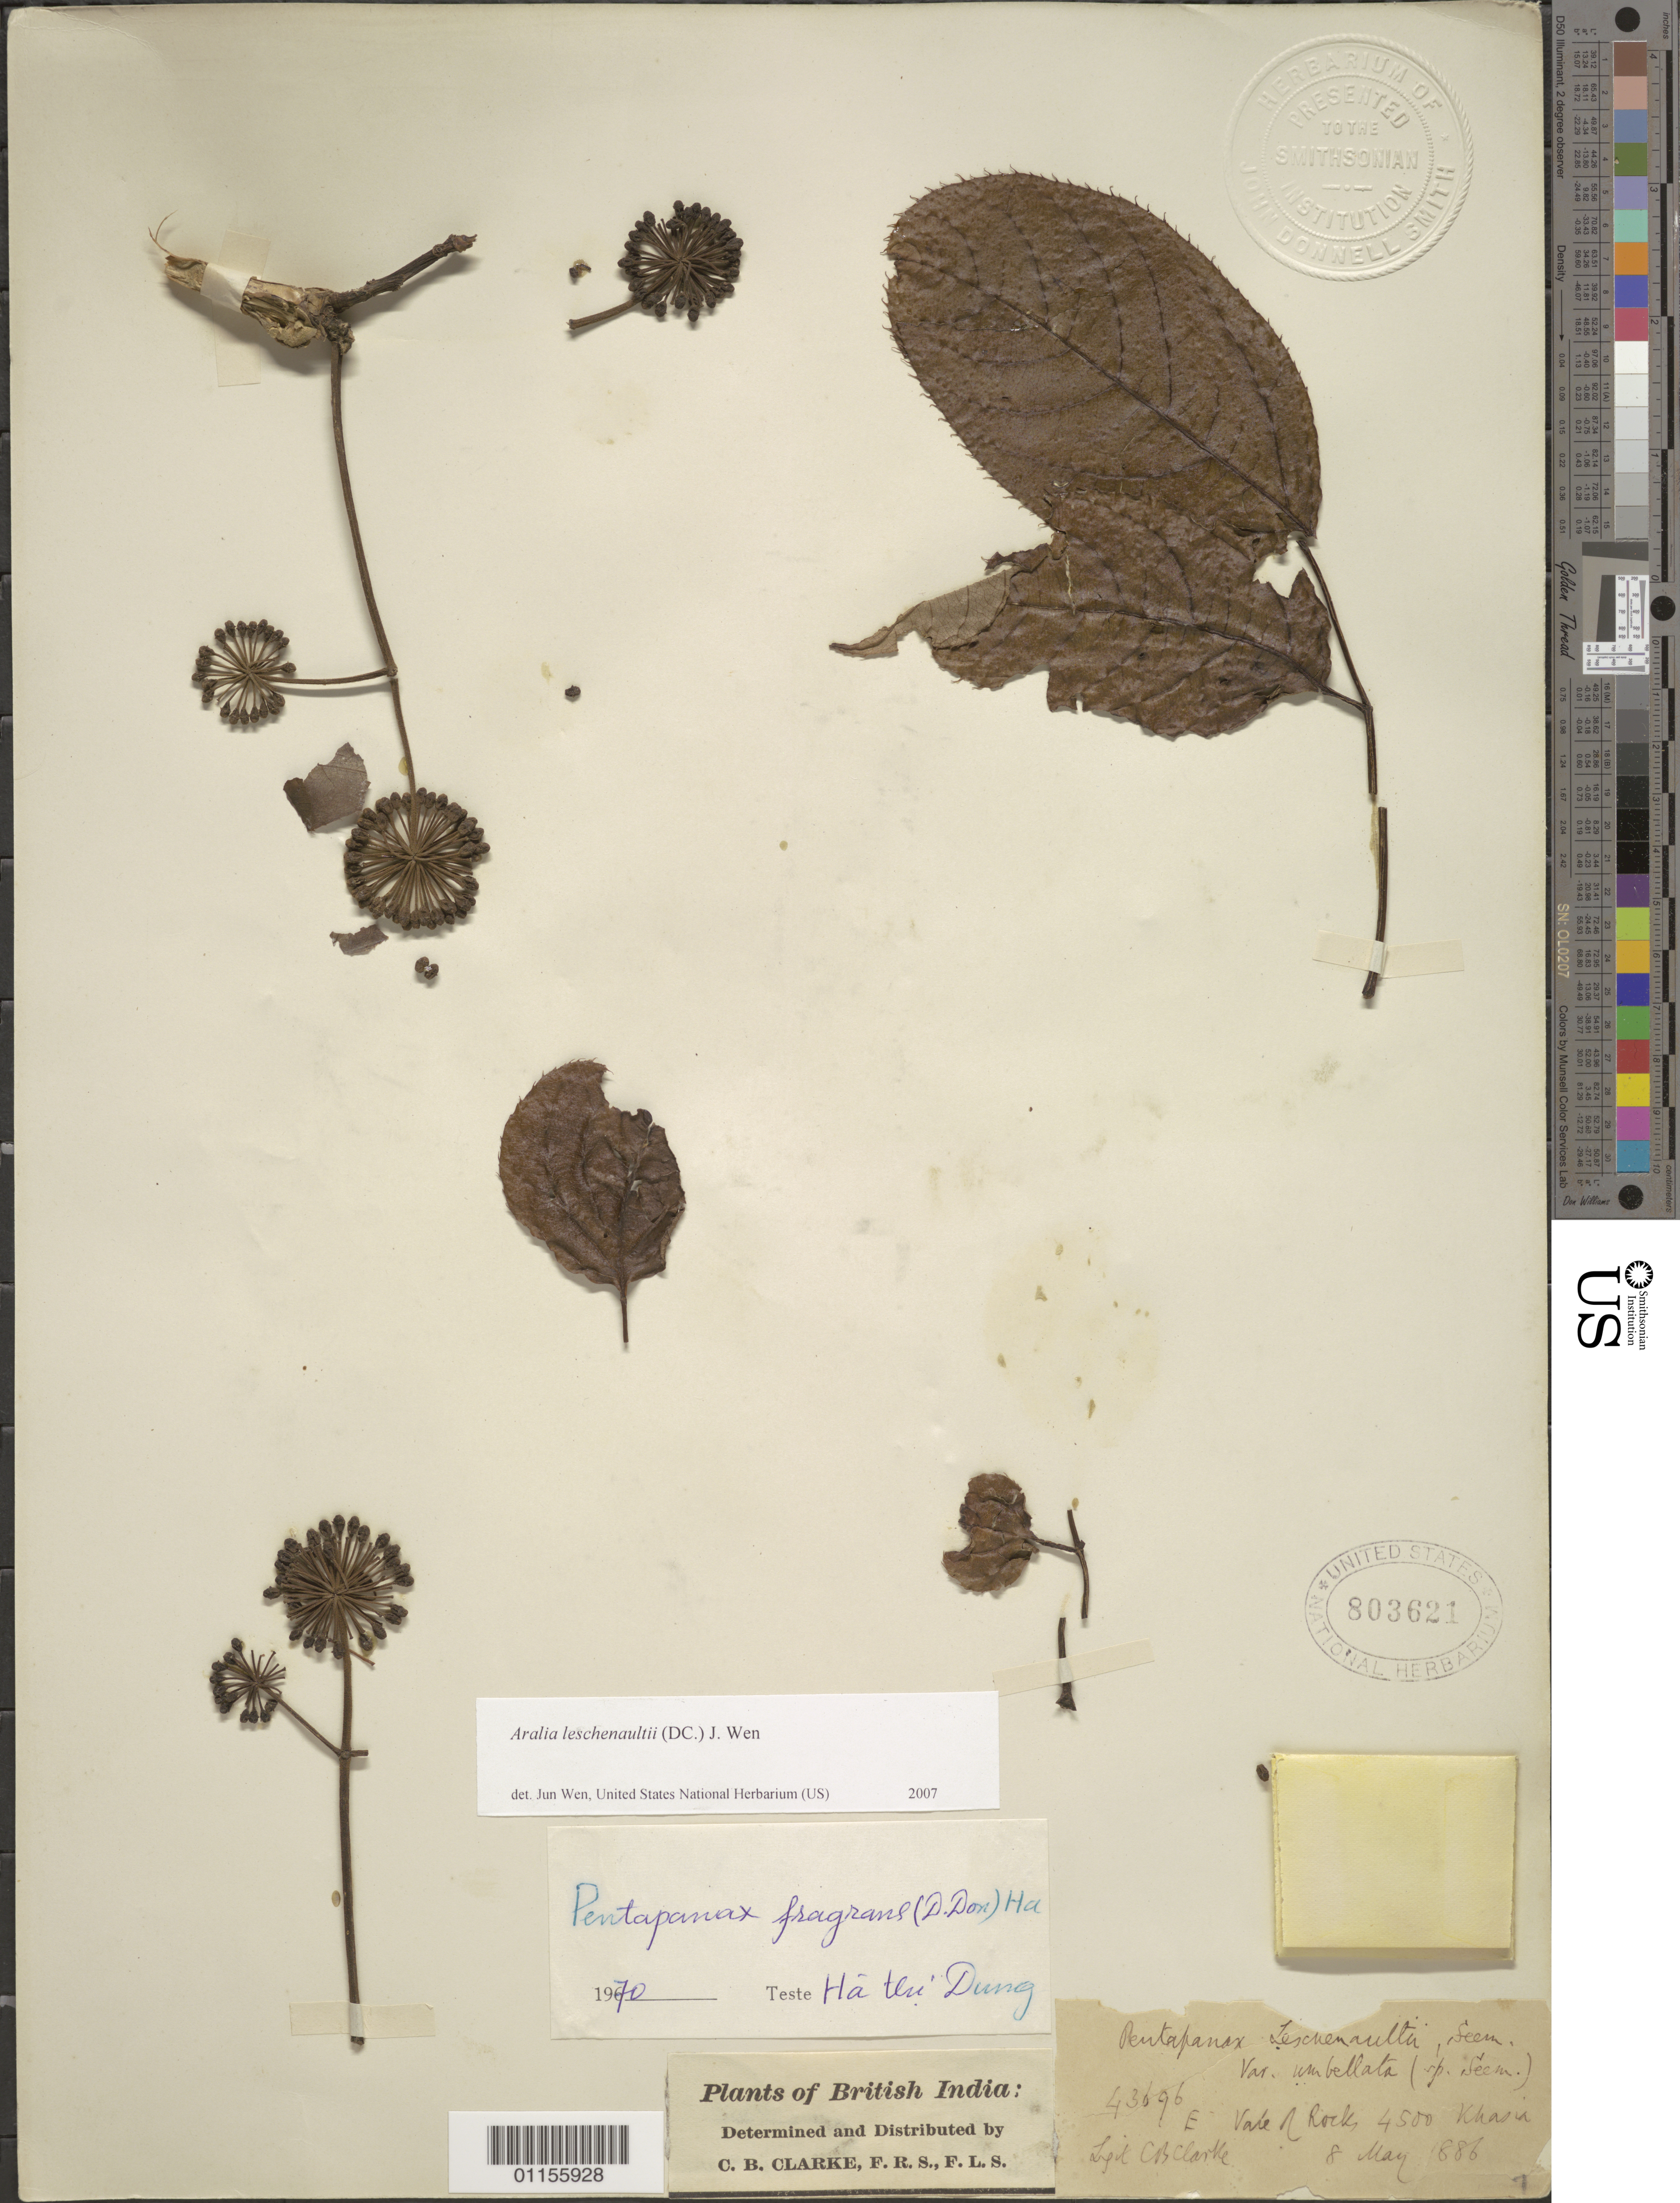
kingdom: Plantae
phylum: Tracheophyta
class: Magnoliopsida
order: Apiales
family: Araliaceae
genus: Aralia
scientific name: Aralia leschenaultii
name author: (DC.) J. Wen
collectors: C. B. Clarke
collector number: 43696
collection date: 1886-05-08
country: India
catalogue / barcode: US 803621